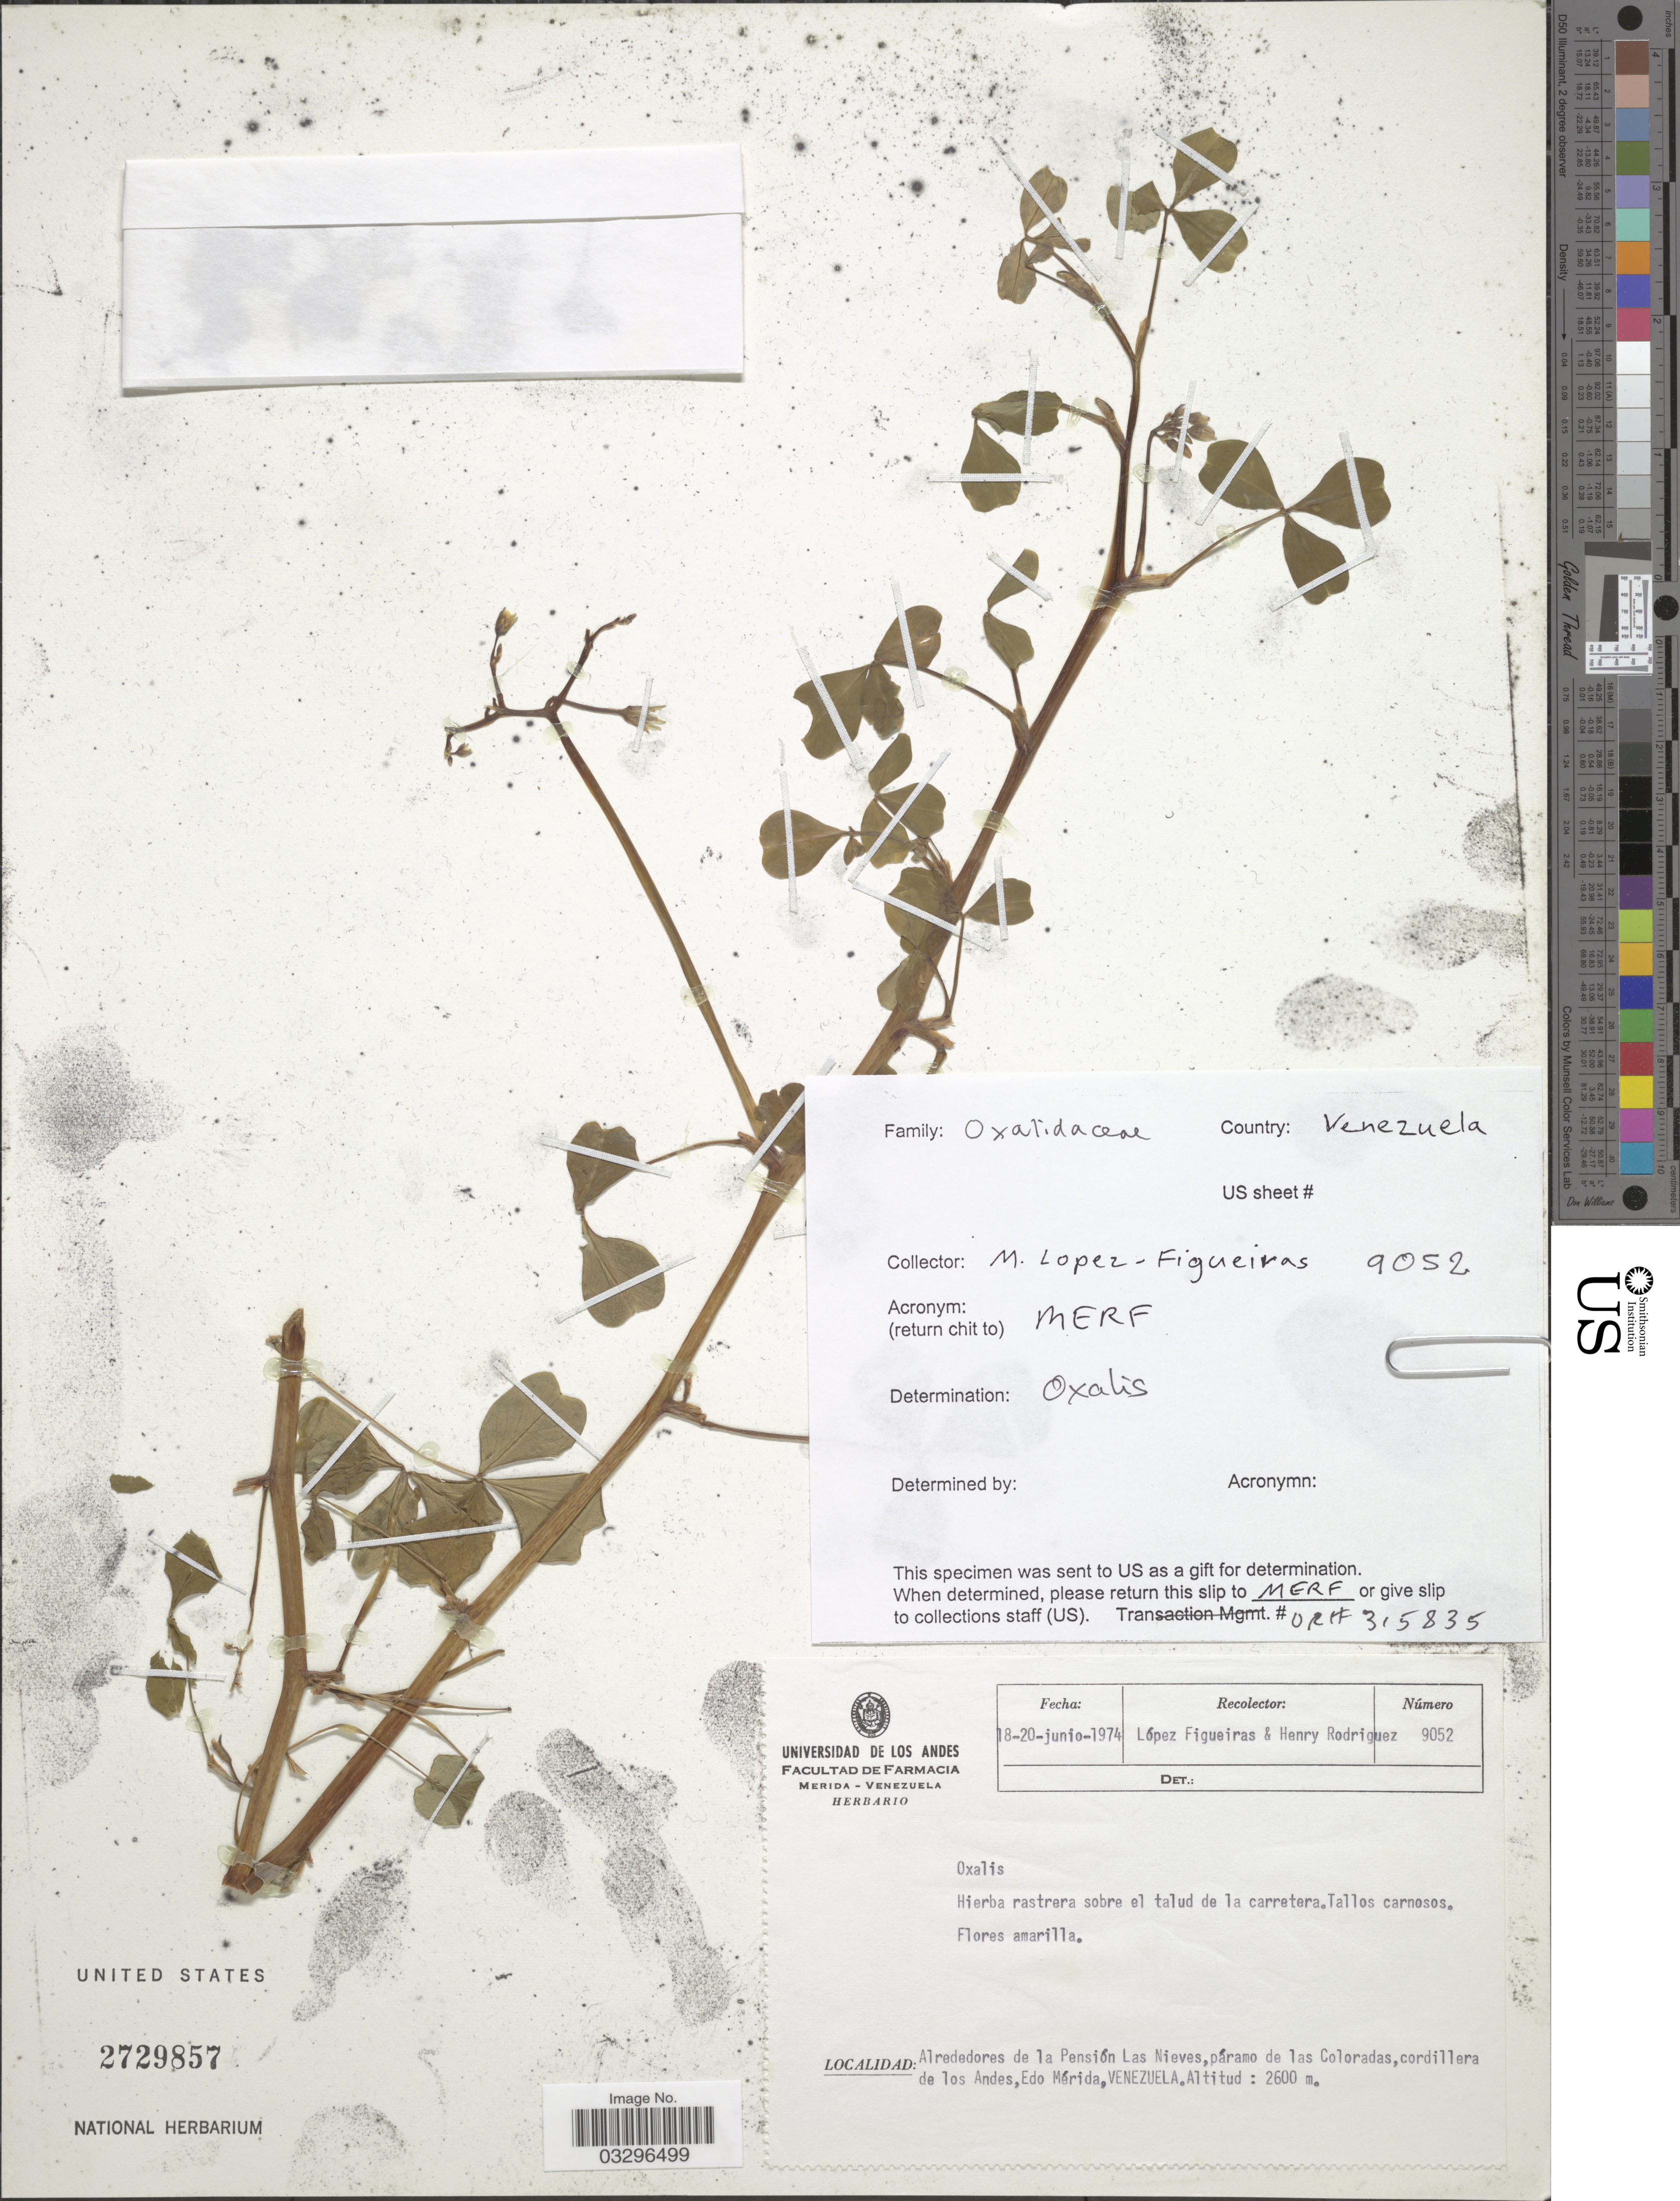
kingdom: Plantae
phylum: Tracheophyta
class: Magnoliopsida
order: Oxalidales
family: Oxalidaceae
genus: Oxalis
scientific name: Oxalis debilis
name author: Kunth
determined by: Canelón, Daniela S., (PORT), BioCentro-UNELLEZ (VENEZUELA)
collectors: M. López Figueiras & H. A. Rodriguez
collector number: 9052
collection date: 1974-06-18/1974-06-20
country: Venezuela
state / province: Mérida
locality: Alrededores de la Pensión Las Nieves, páramo de las Coloradas, cordillera de los Andes.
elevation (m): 2600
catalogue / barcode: US 2729857